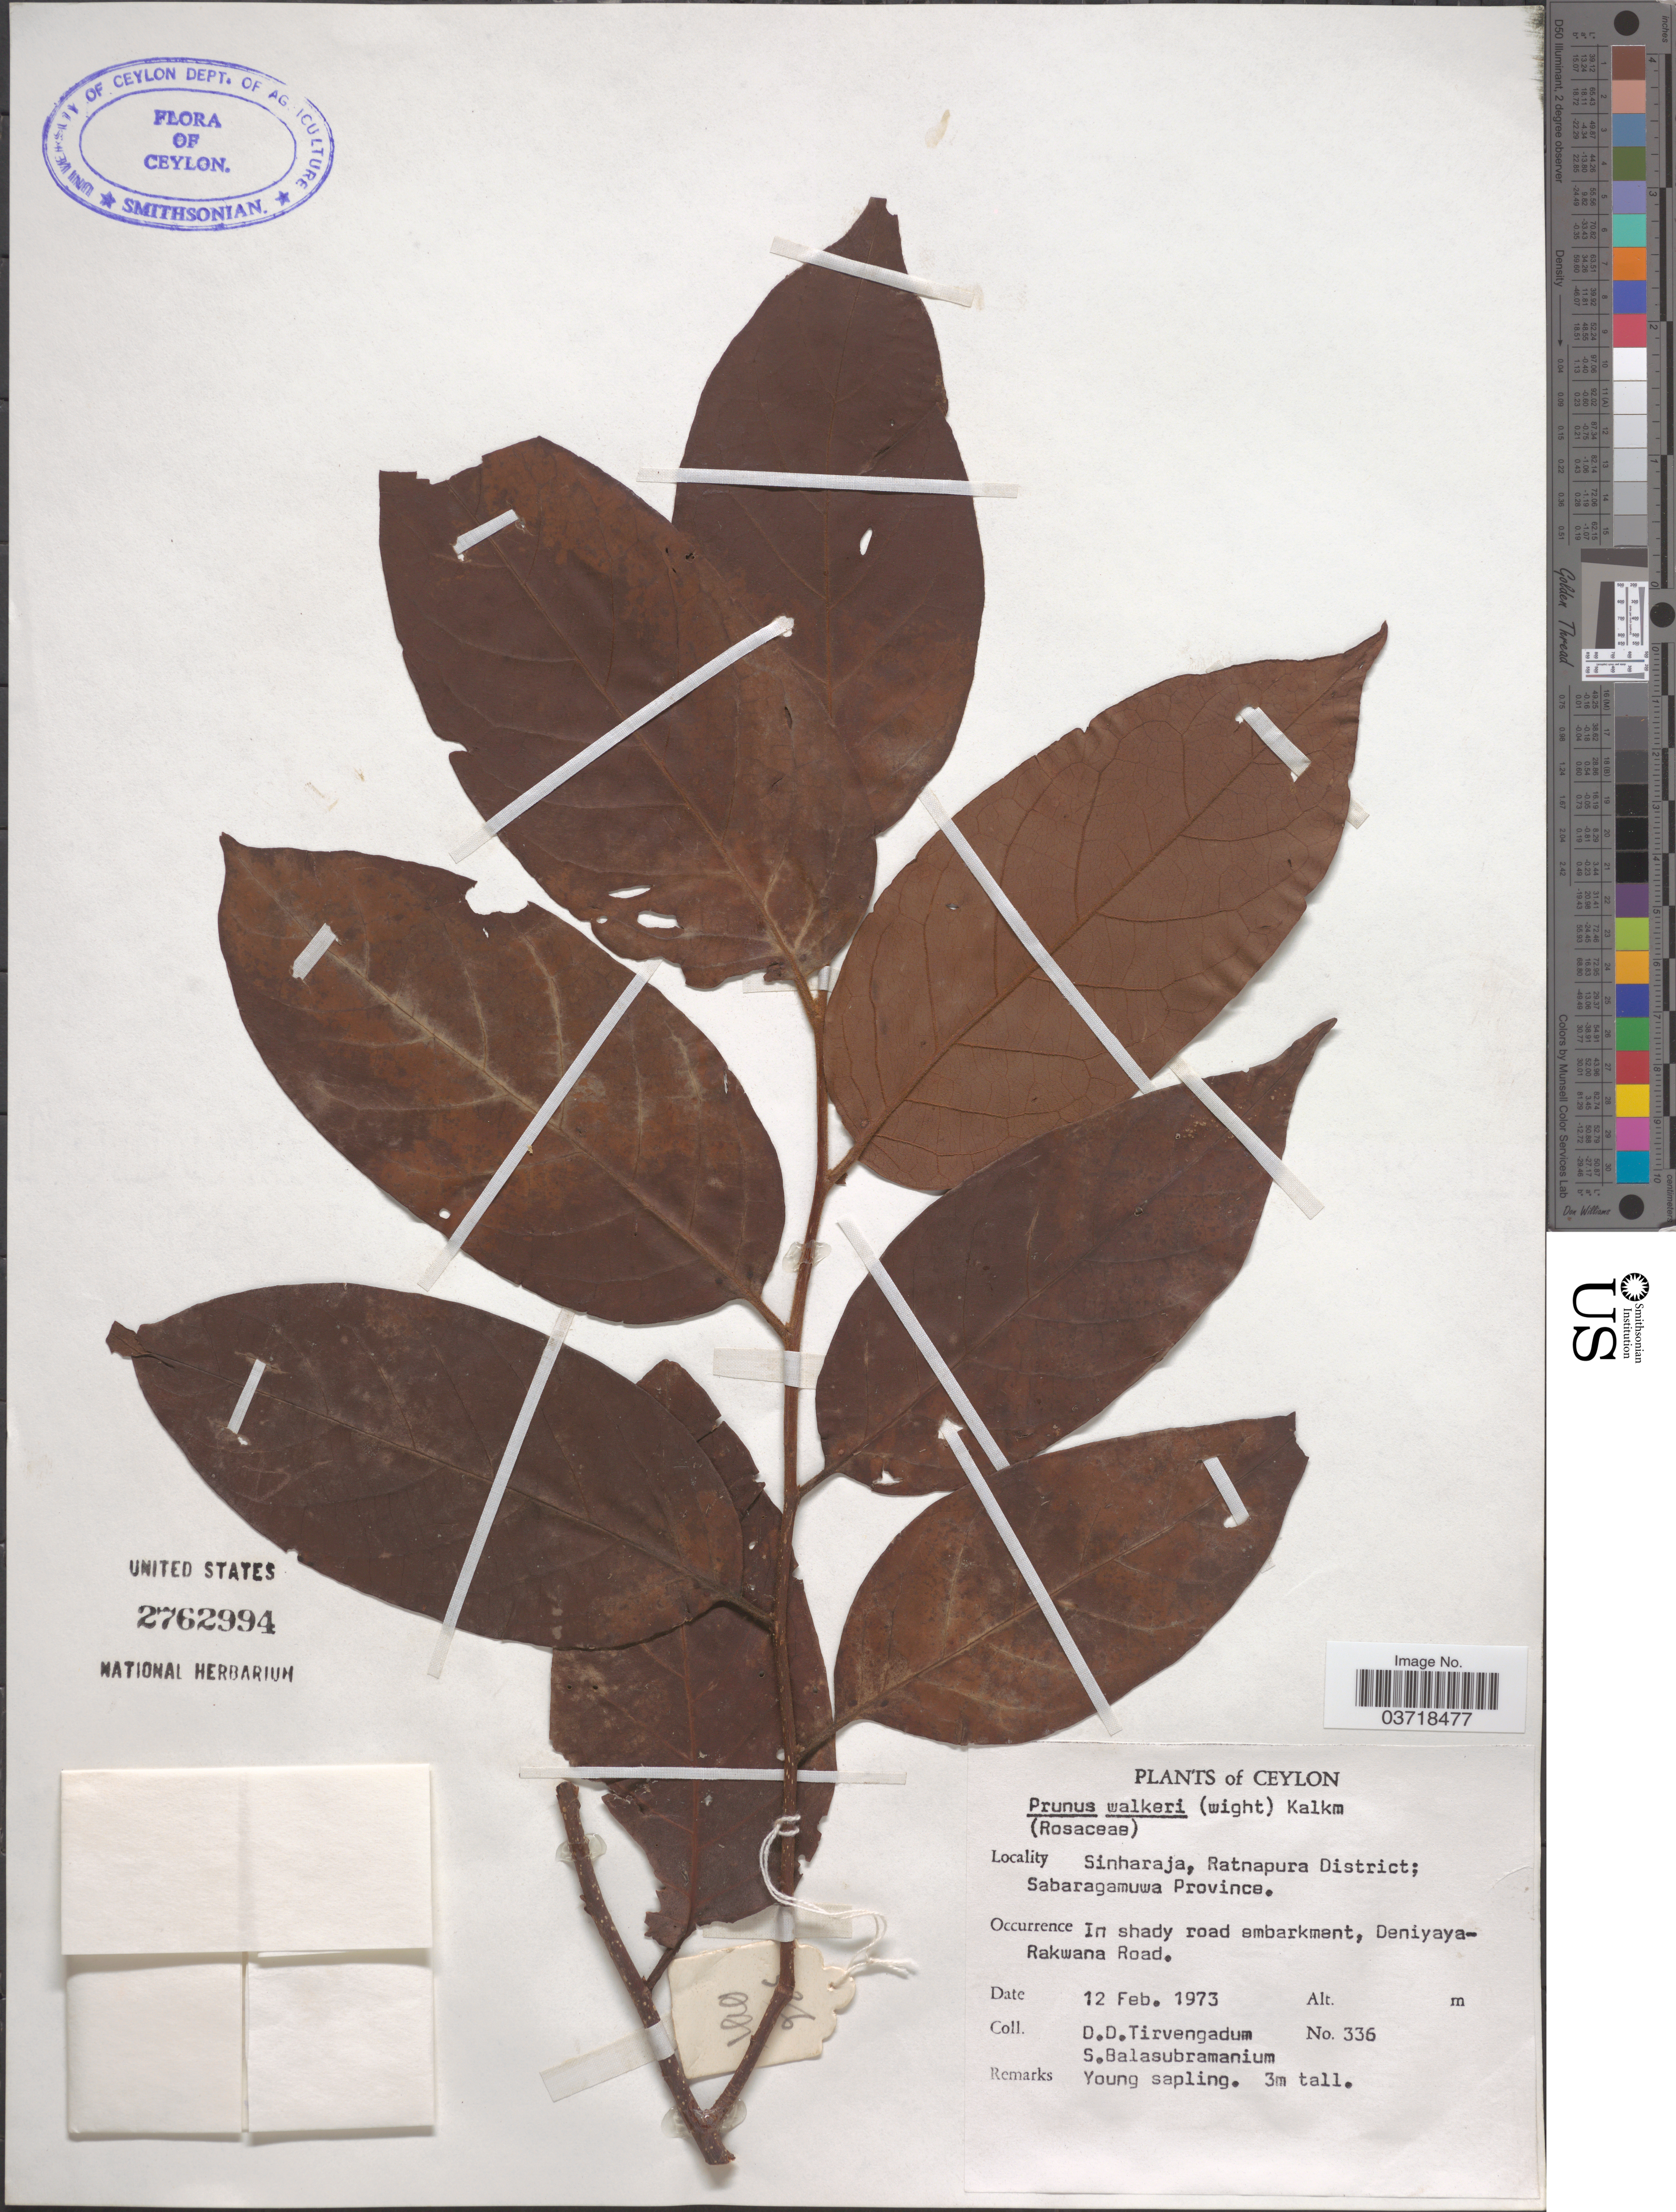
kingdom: Plantae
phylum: Tracheophyta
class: Magnoliopsida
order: Rosales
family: Rosaceae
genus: Prunus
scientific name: Prunus walkeri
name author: (Wight) Kalkman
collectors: D. Tirvengadum & S. Balasubramanium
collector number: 336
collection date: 1973-02-12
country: Sri Lanka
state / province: Sabaragamuwa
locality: Ceylon. Sinharaja, Ratnapura District. In shady road embarkment, Deniyaya-Rakwana Road.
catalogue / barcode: US 2762994